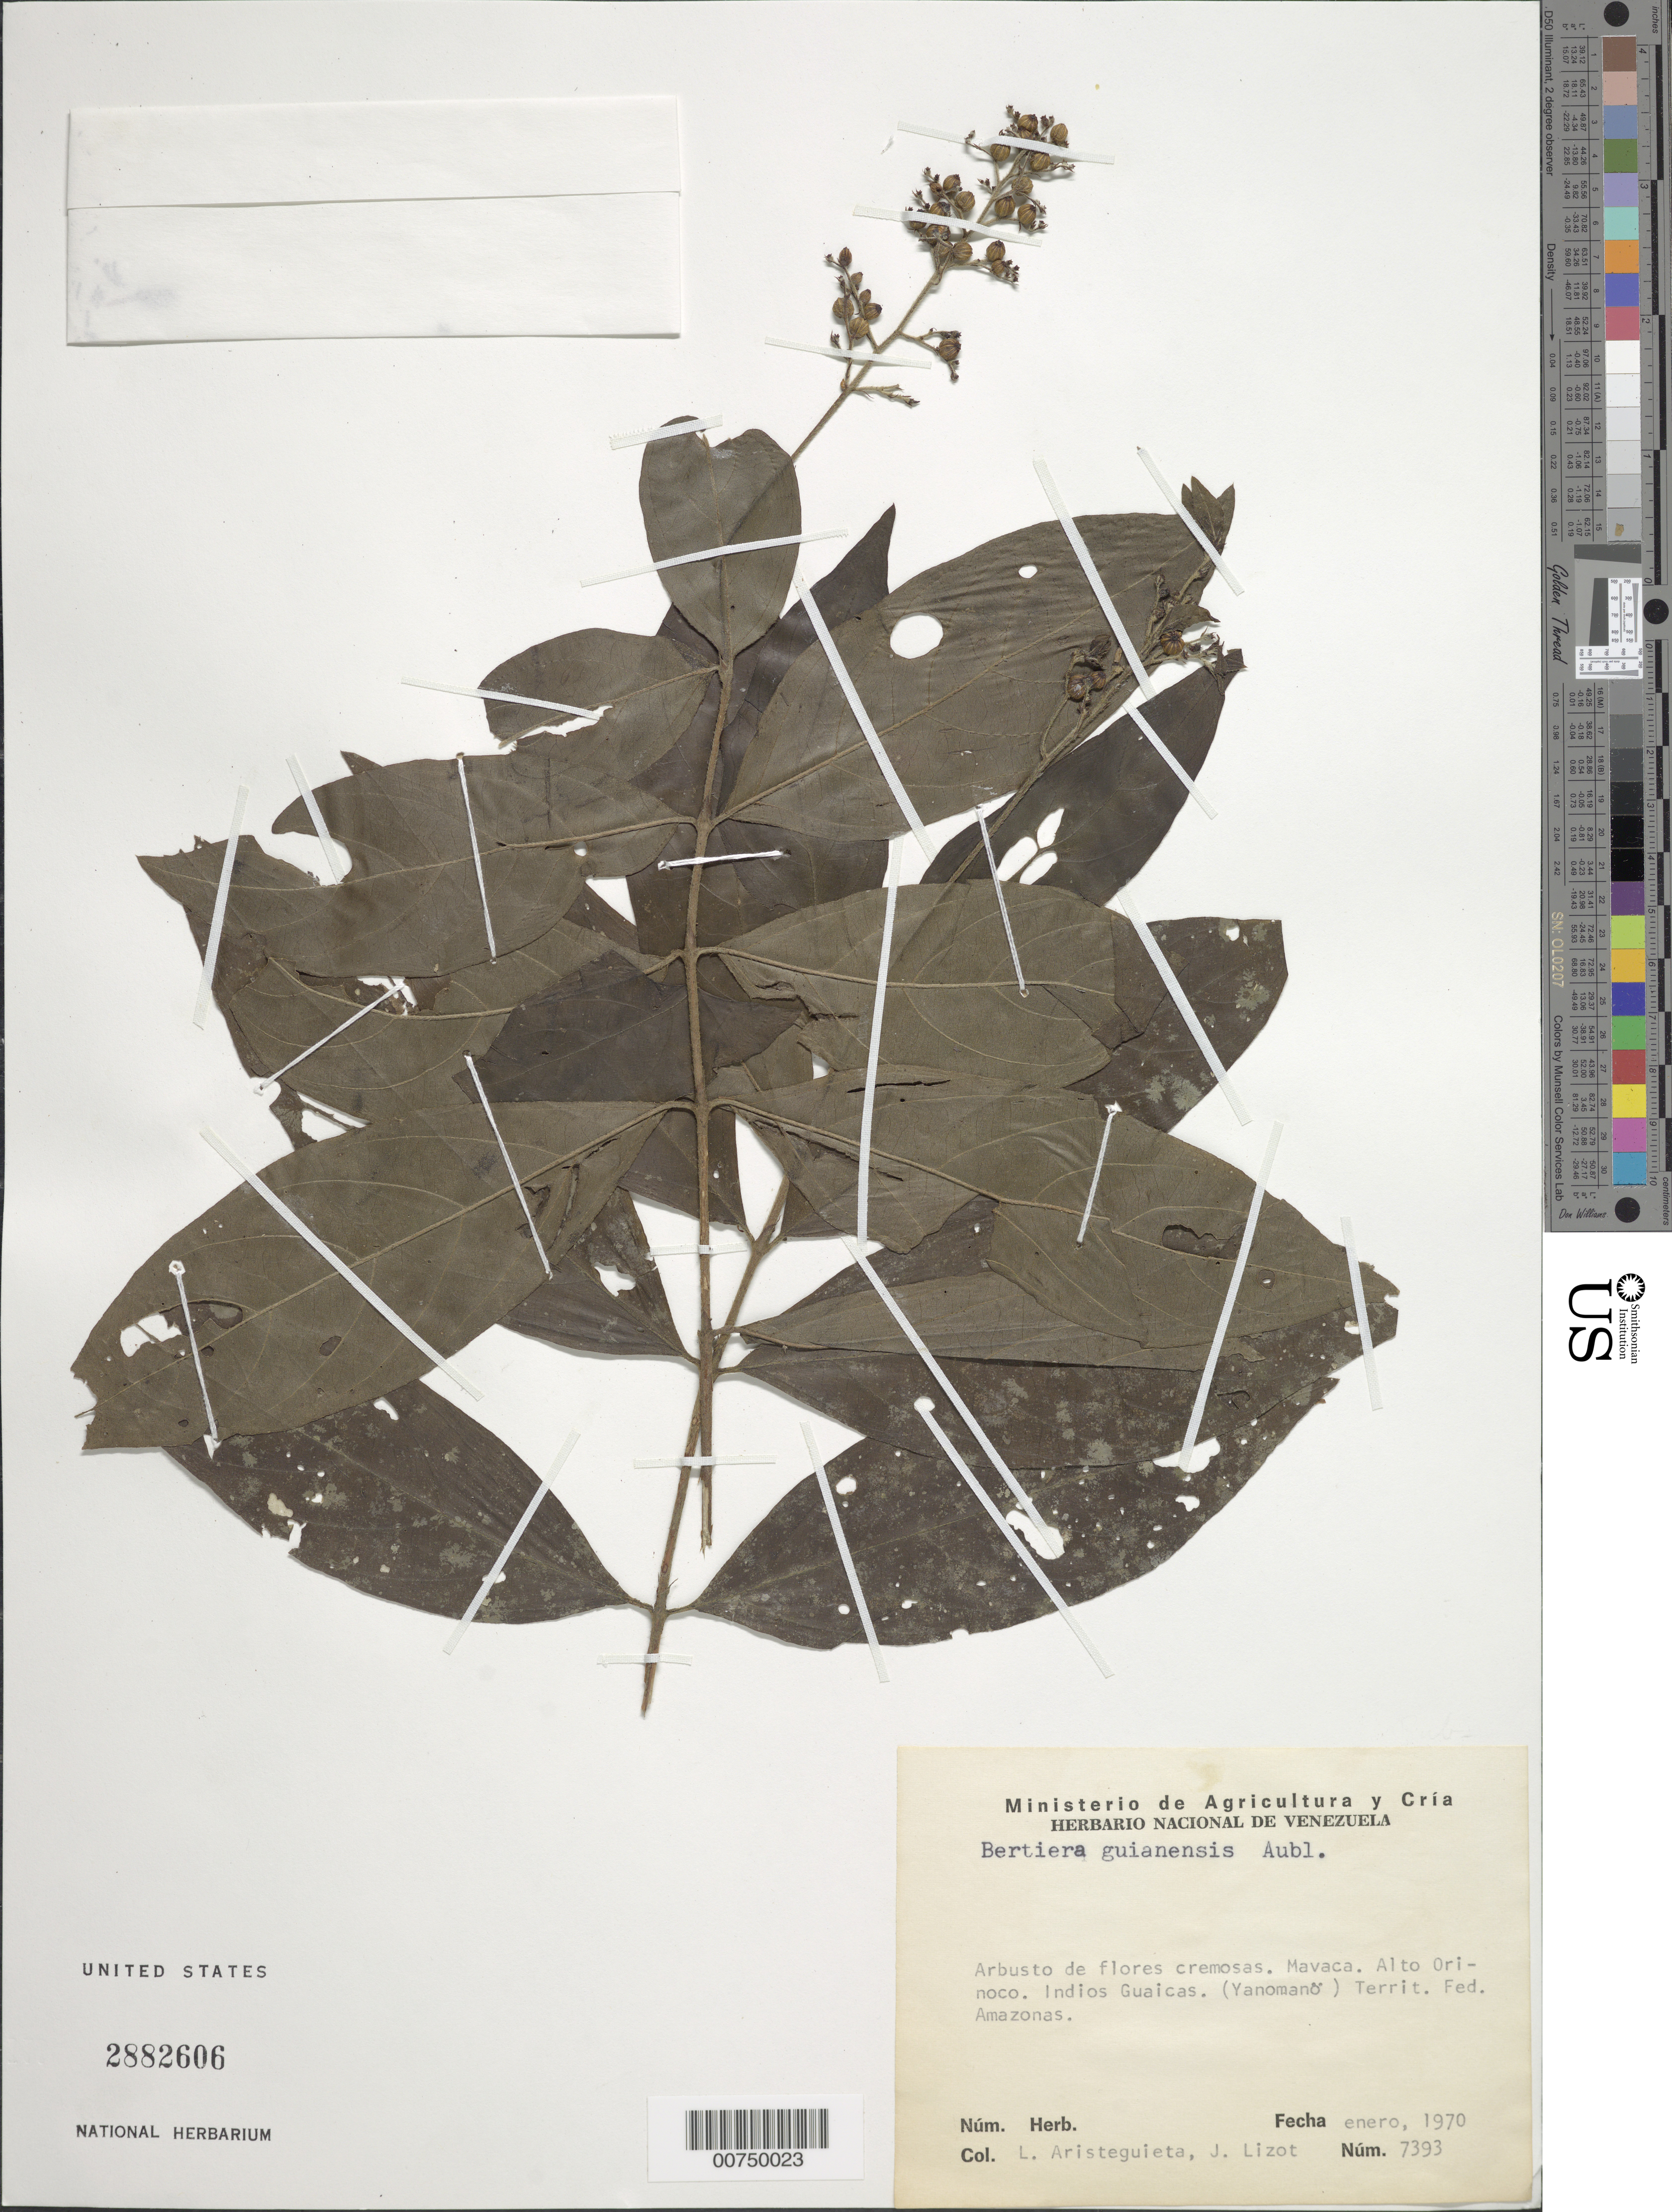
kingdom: Plantae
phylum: Tracheophyta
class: Magnoliopsida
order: Gentianales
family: Rubiaceae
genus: Bertiera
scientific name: Bertiera guianensis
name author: Aubl.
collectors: L. Aristeguieta & J. Lizot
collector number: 7393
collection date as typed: Jan-70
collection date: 1970-01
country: Venezuela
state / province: Amazonas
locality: Mavaca, Alto Orinoco, Indios Guaicas (Yanomanö)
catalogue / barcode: US 2882606